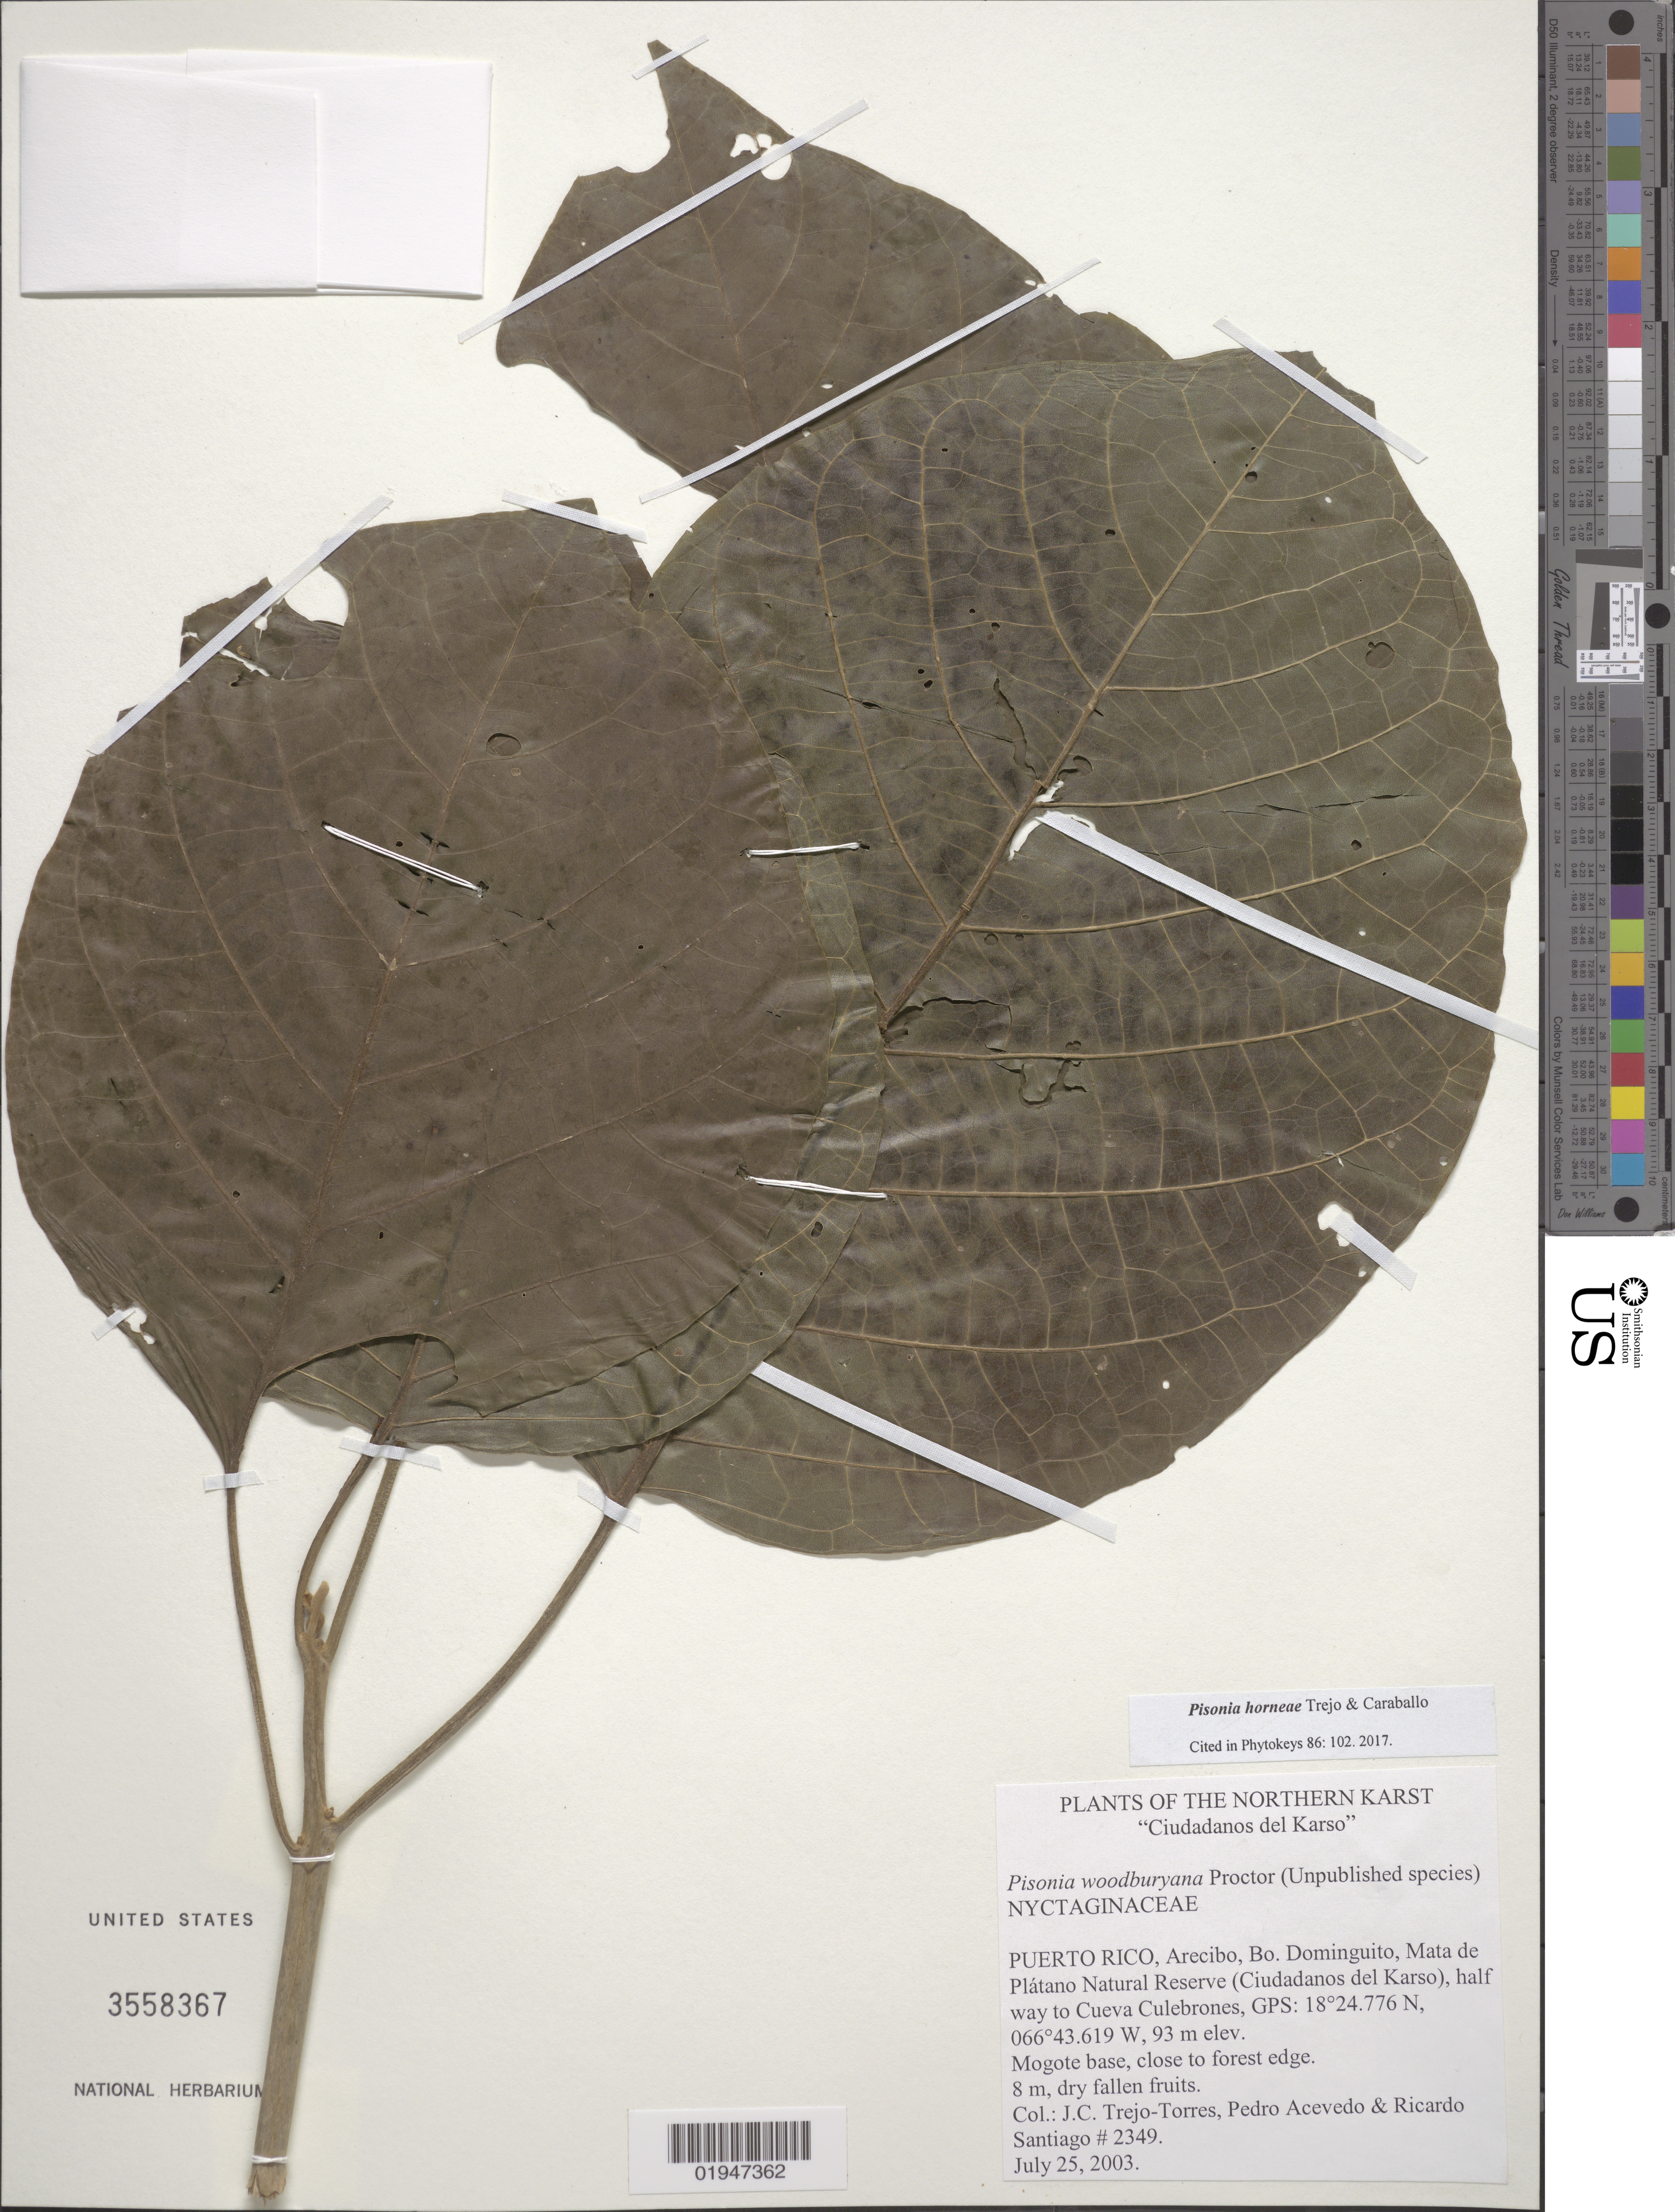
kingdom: Plantae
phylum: Tracheophyta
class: Magnoliopsida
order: Caryophyllales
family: Nyctaginaceae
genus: Pisonia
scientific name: Pisonia horneae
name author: Trejo & Caraballo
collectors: J. C. Trejo-Torres, P. Acevedo-Rodr. & R. Santiago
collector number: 2349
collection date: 2003-07-25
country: Puerto Rico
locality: Arecibo, Bo. Dominguito, Mata de Plántano Natural Reserve (Ciudadanos del Karso), half way to Cueva Culebrones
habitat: Mogote base, close to forest edge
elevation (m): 93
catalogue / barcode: US 3558367